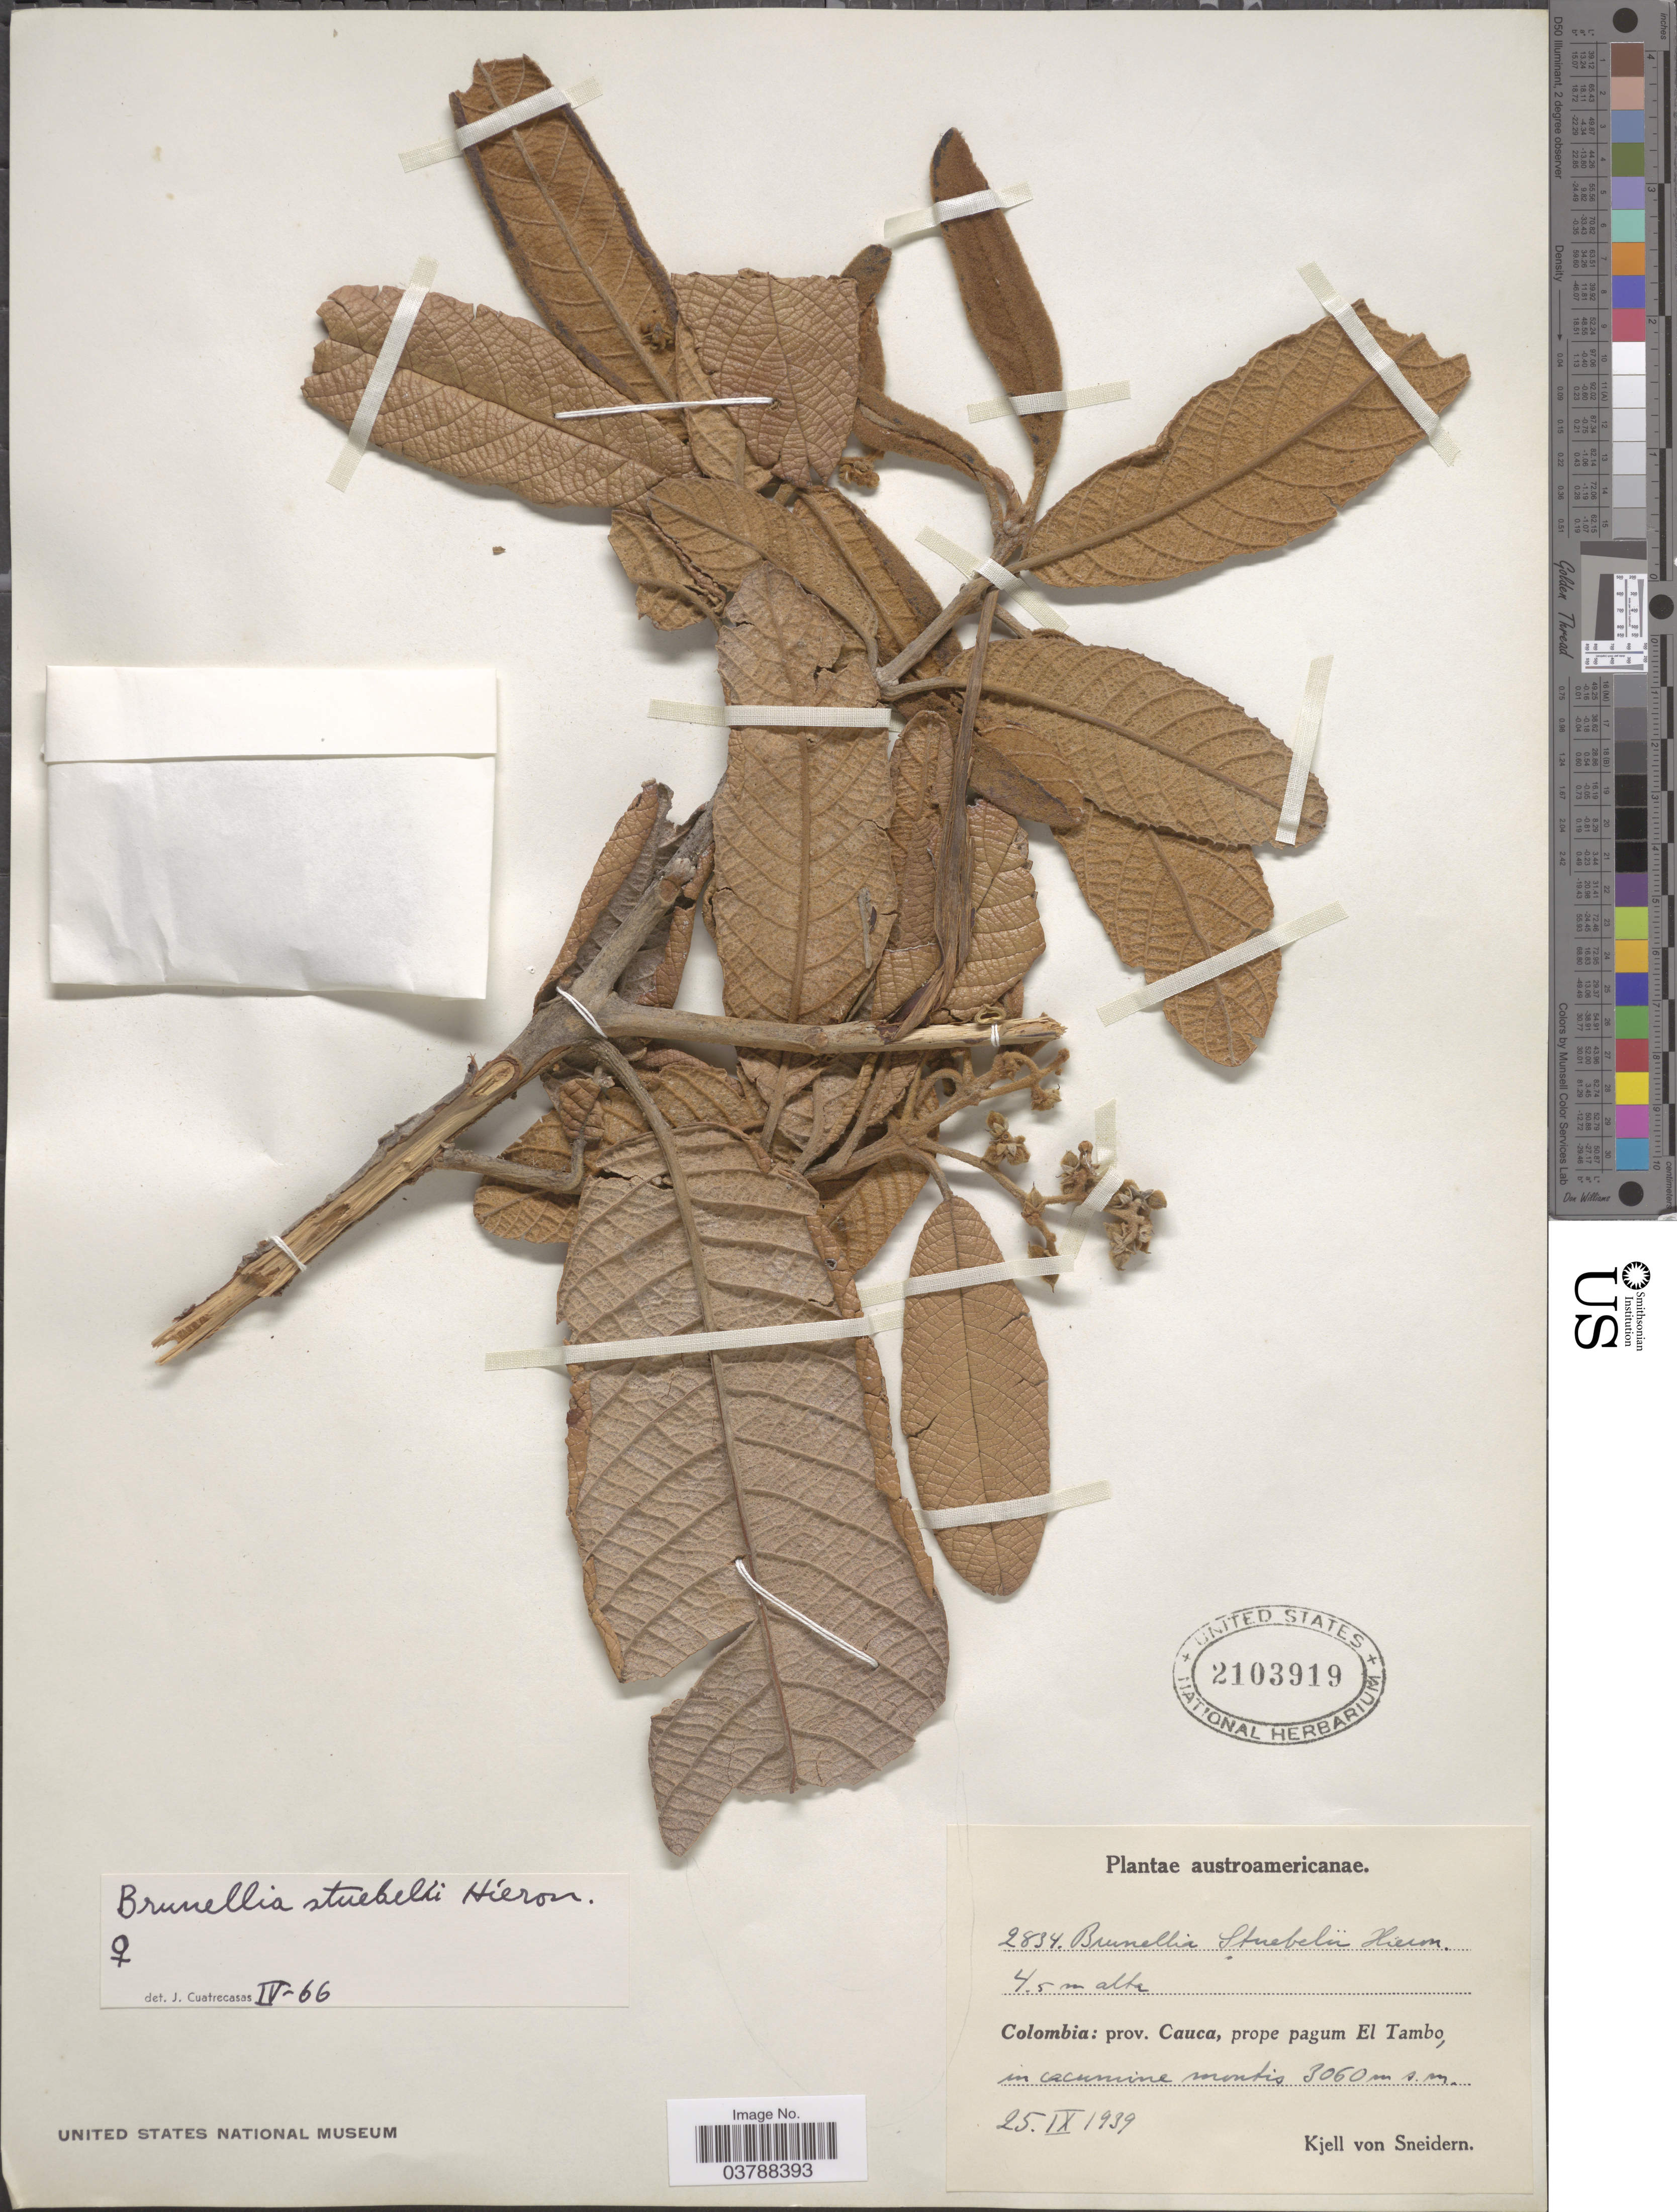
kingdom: Plantae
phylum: Tracheophyta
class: Magnoliopsida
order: Oxalidales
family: Brunelliaceae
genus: Brunellia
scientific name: Brunellia stuebelii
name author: Hieron.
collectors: K. von Sneidern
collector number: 2834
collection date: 1939-09-25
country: Colombia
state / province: Cauca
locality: Austroamericanae. Prope pagum El Tambo.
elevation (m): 3060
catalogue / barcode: US 2103919